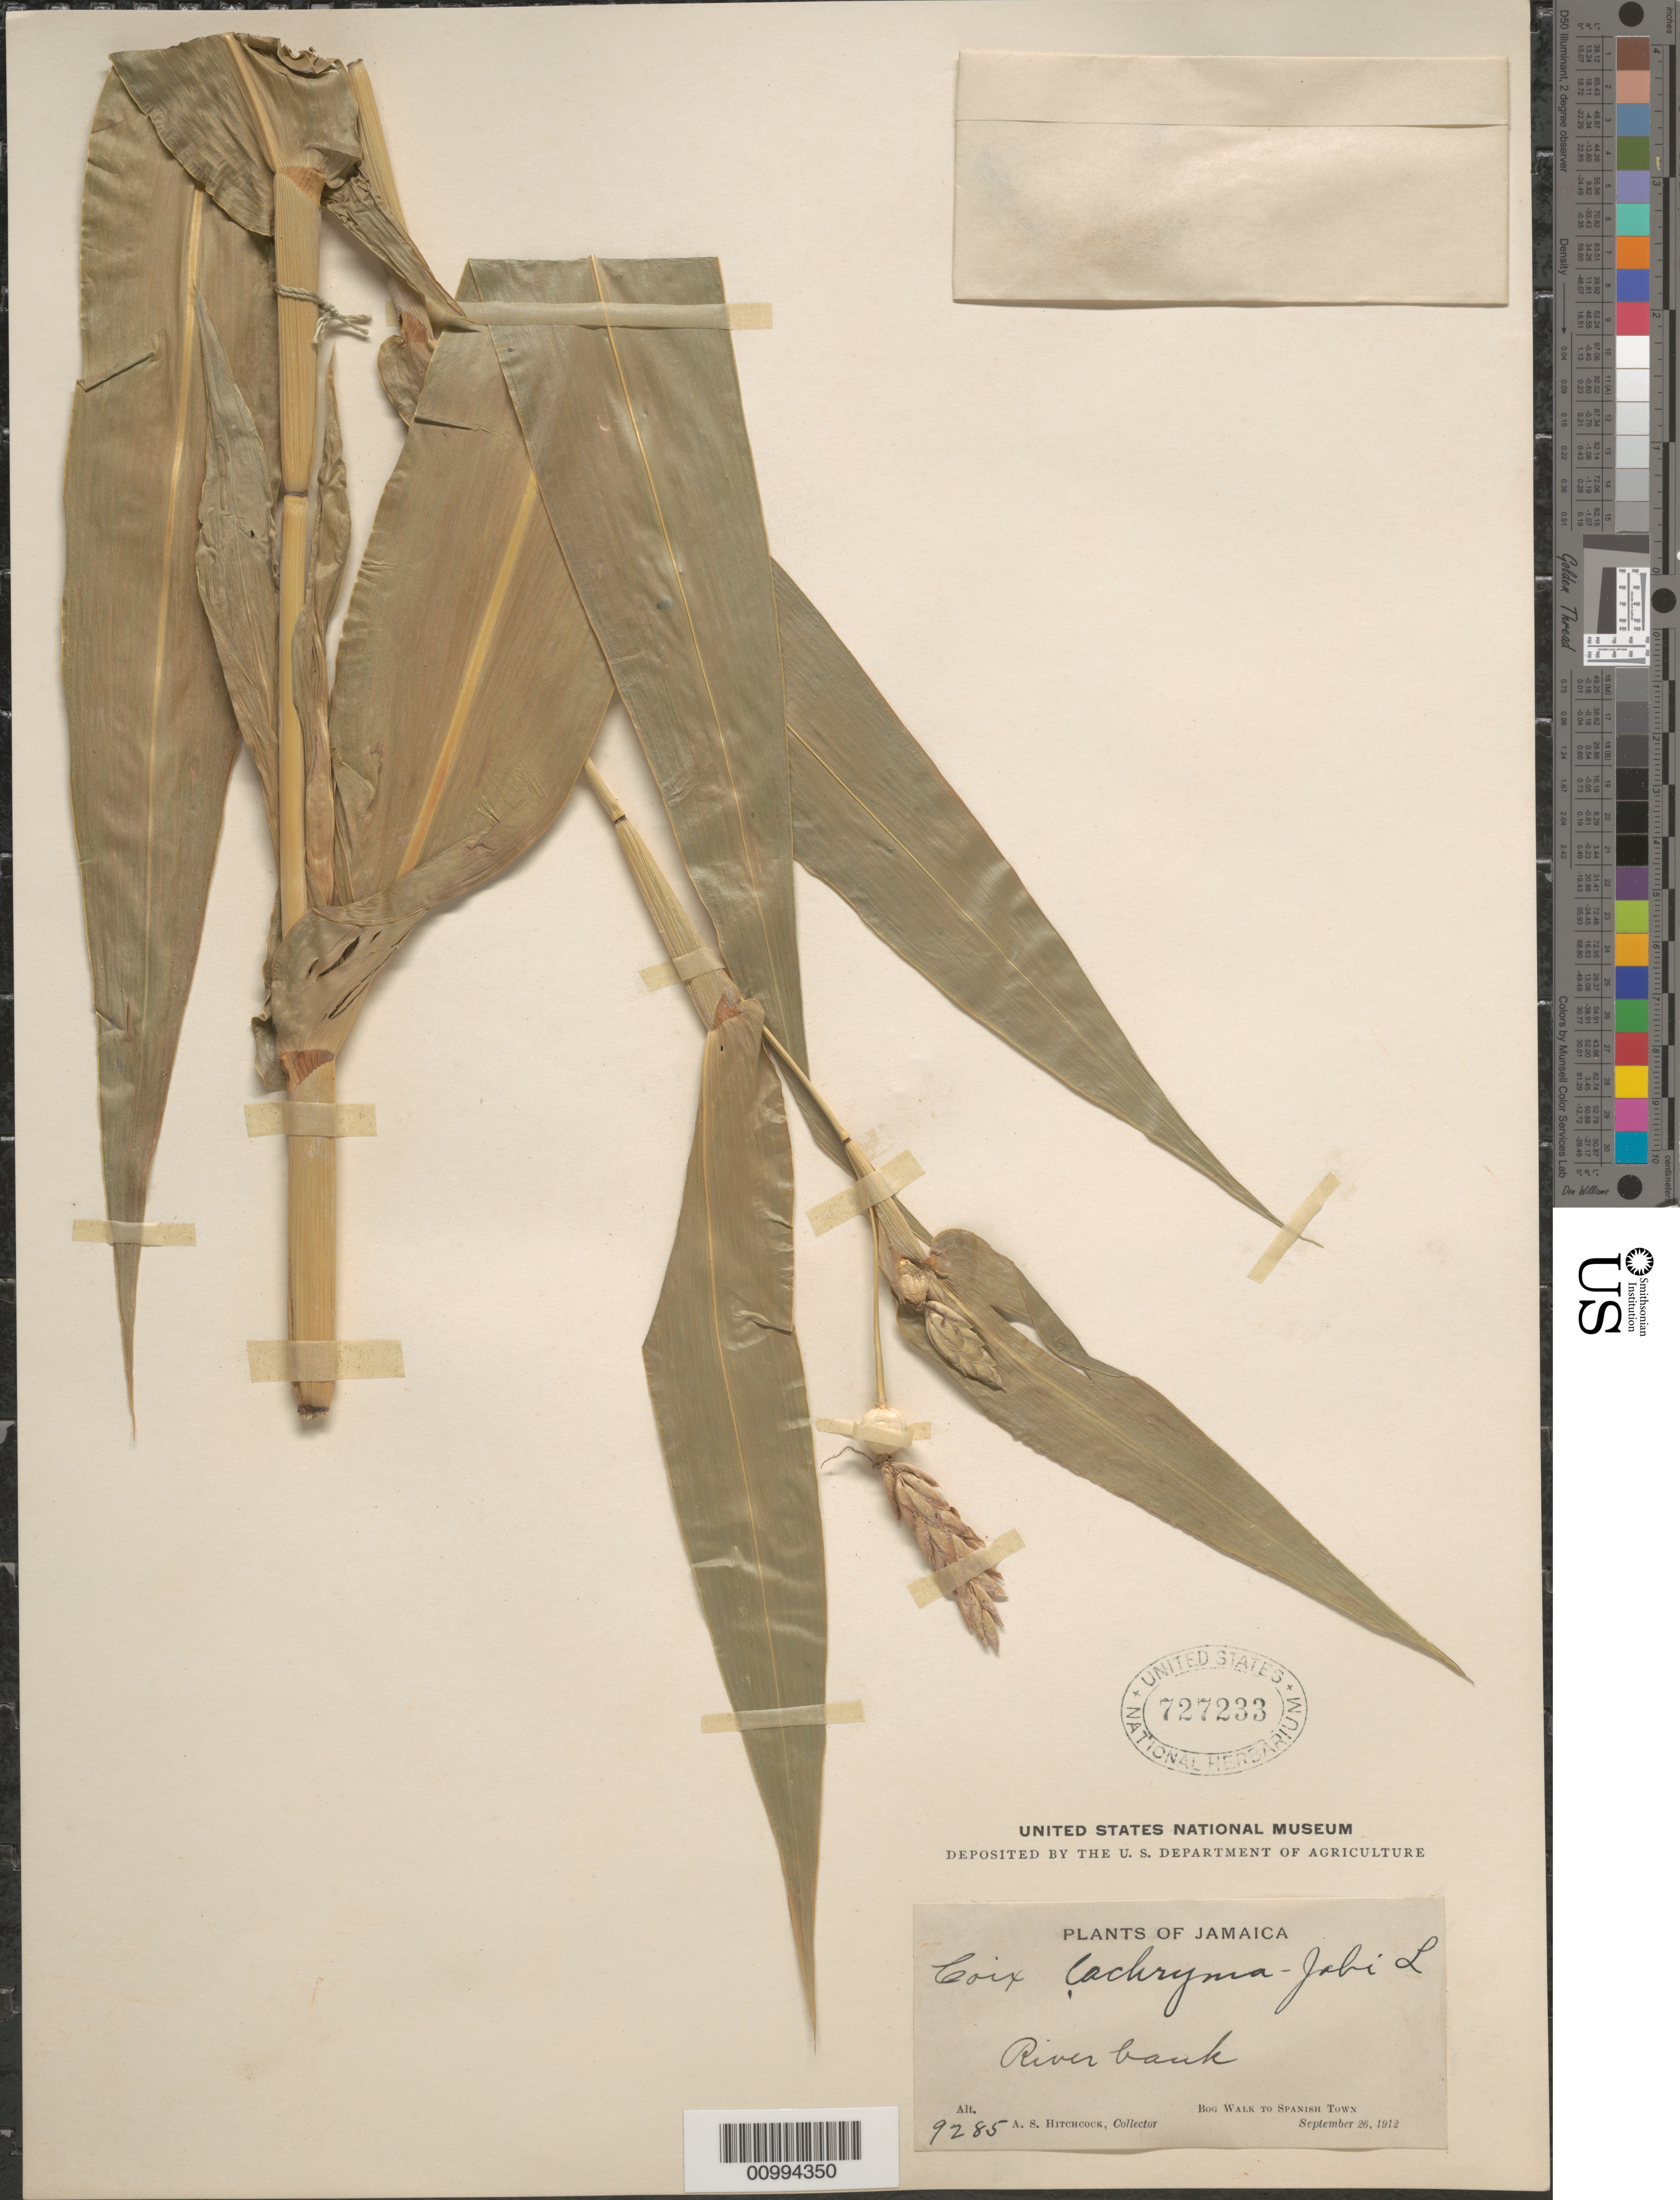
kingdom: Plantae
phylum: Tracheophyta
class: Liliopsida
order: Poales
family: Poaceae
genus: Coix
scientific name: Coix lacryma-jobi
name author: L.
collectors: A. S. Hitchcock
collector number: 9285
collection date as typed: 26 Sep 1912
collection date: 1912-09-26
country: Jamaica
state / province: Saint Catherine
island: Jamaica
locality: Bog Walk to Spanish Town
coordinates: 0 N, 0 E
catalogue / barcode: US 727233